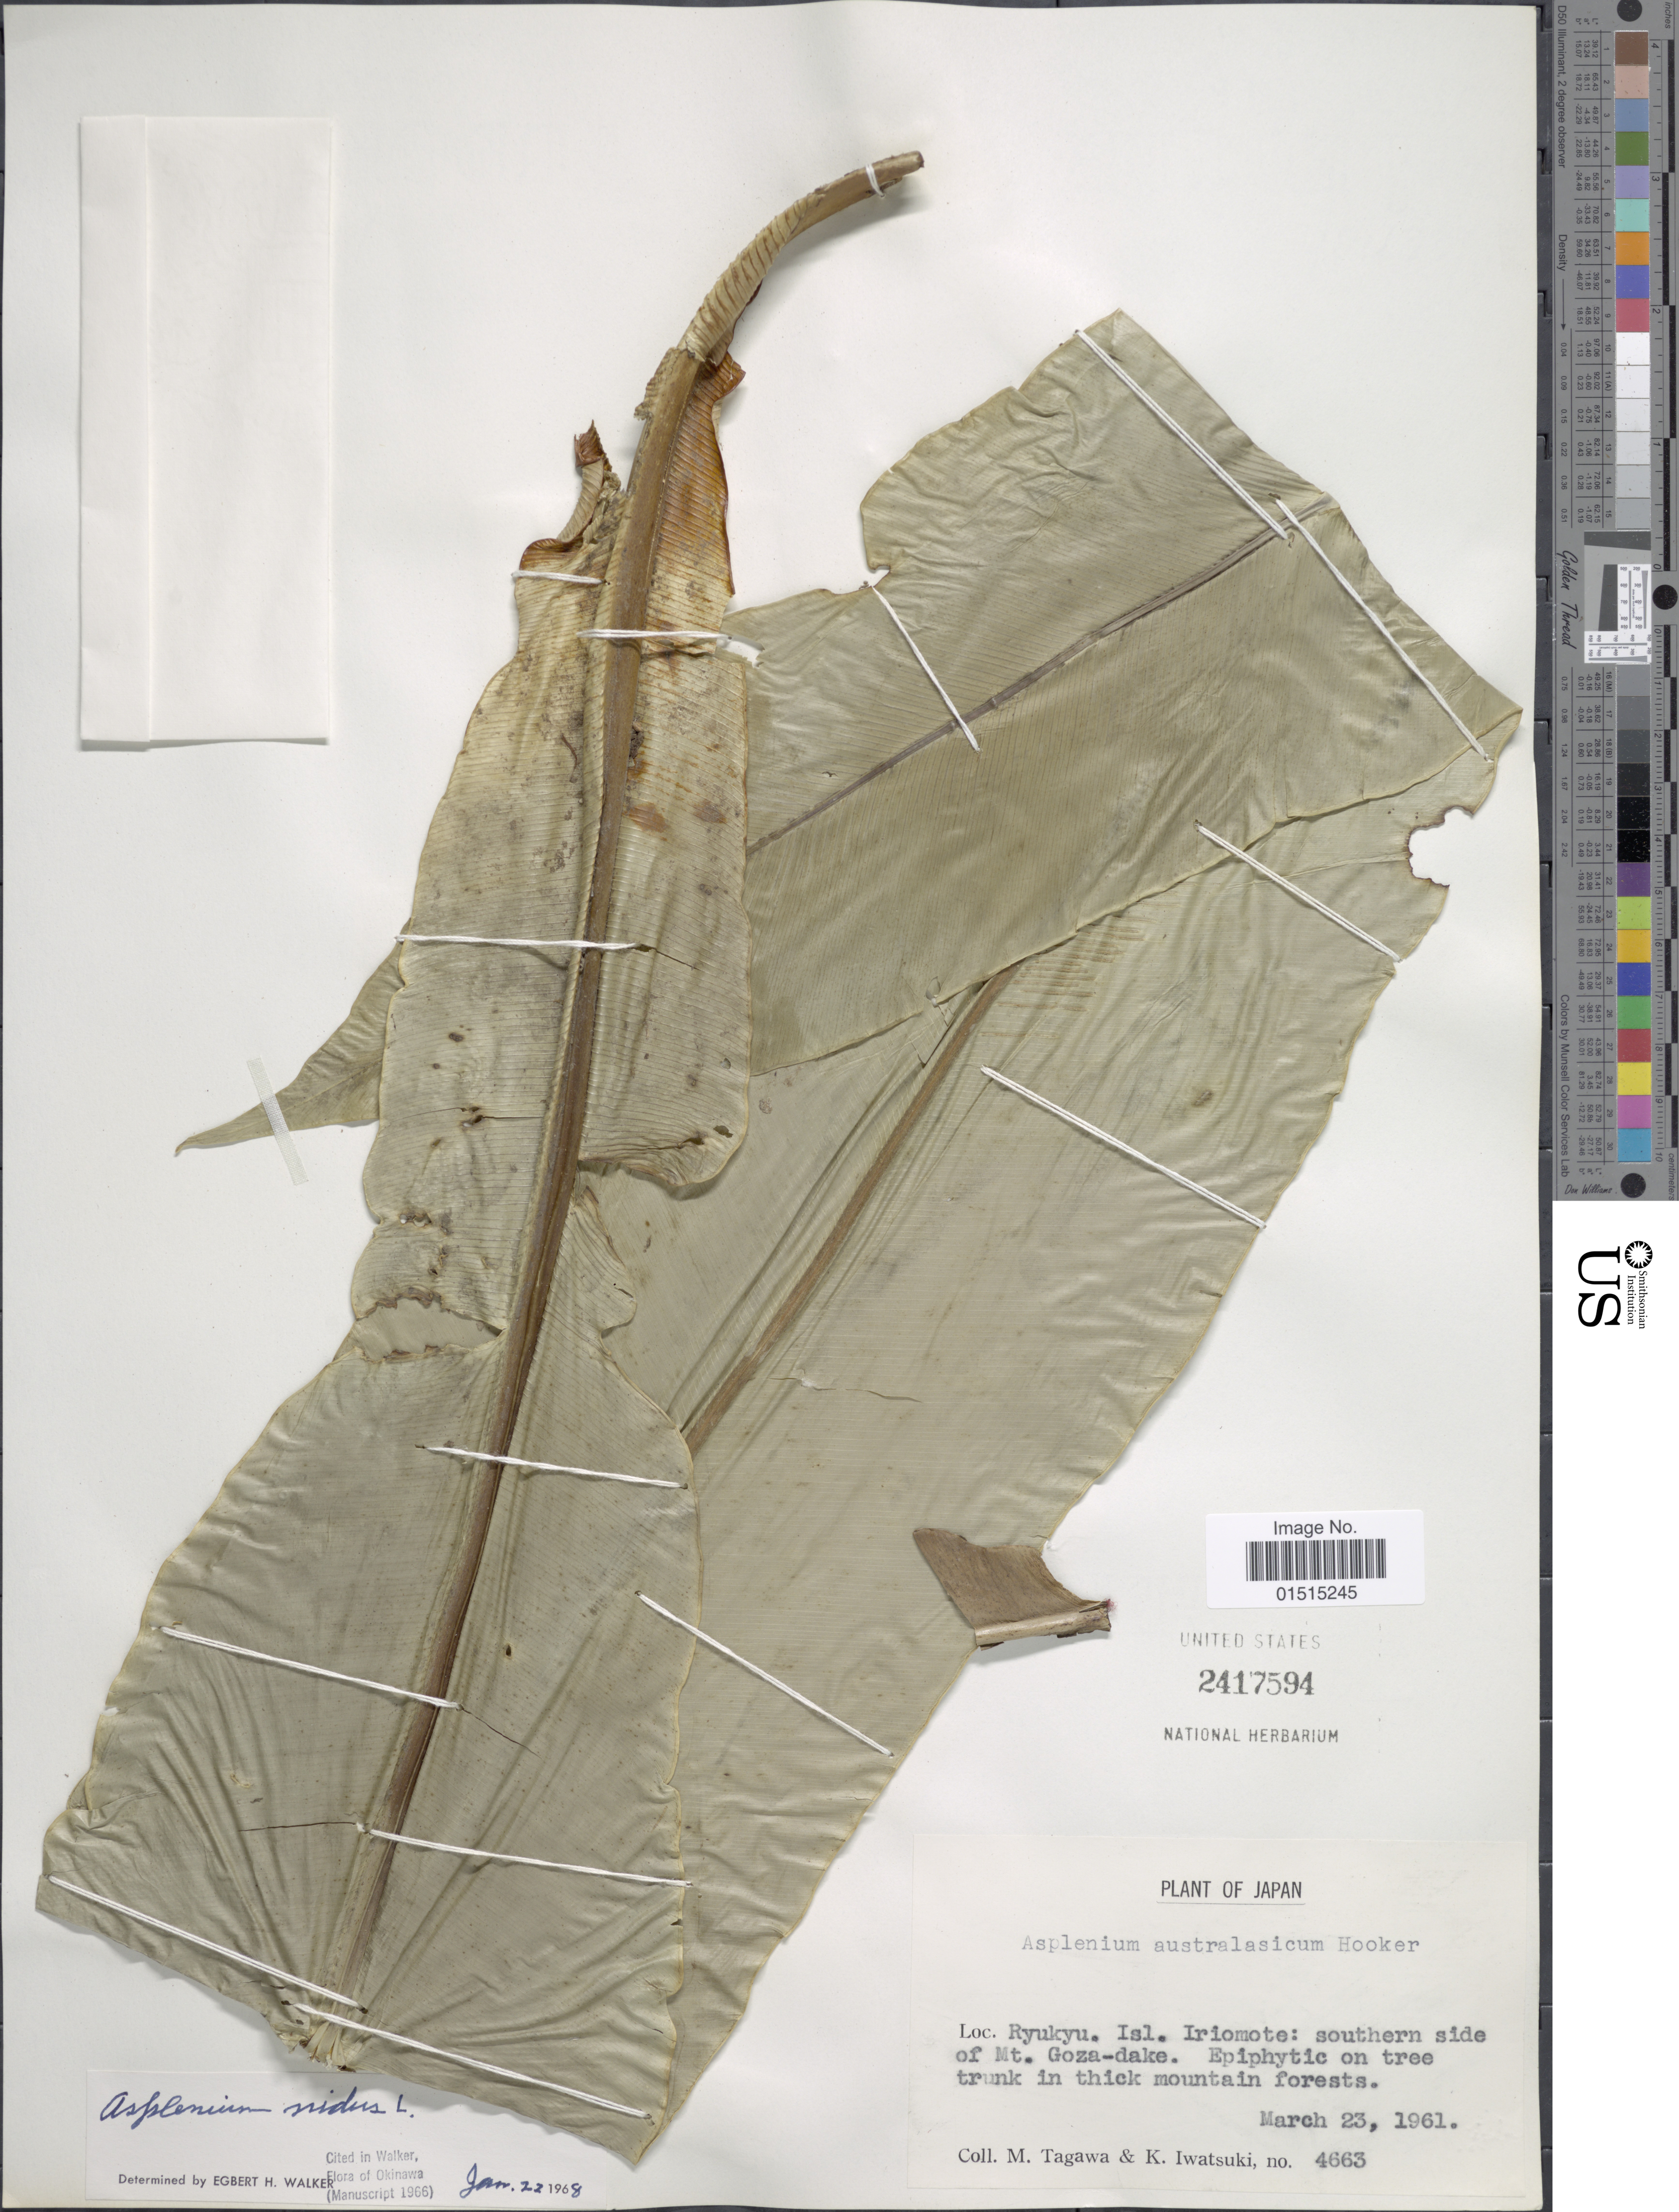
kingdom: Plantae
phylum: Tracheophyta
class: Polypodiopsida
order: Polypodiales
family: Aspleniaceae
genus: Asplenium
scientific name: Asplenium normale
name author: D. Don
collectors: M. Tagawa & K. Iwatsuki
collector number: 4663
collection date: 1961-03-23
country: Japan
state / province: Okinawa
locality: Ryukyu Isl. Iriomote: southern side of Mt. Goza - dake. Epiphytic on tree trunk in thick mountain forests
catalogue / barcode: US 2417594